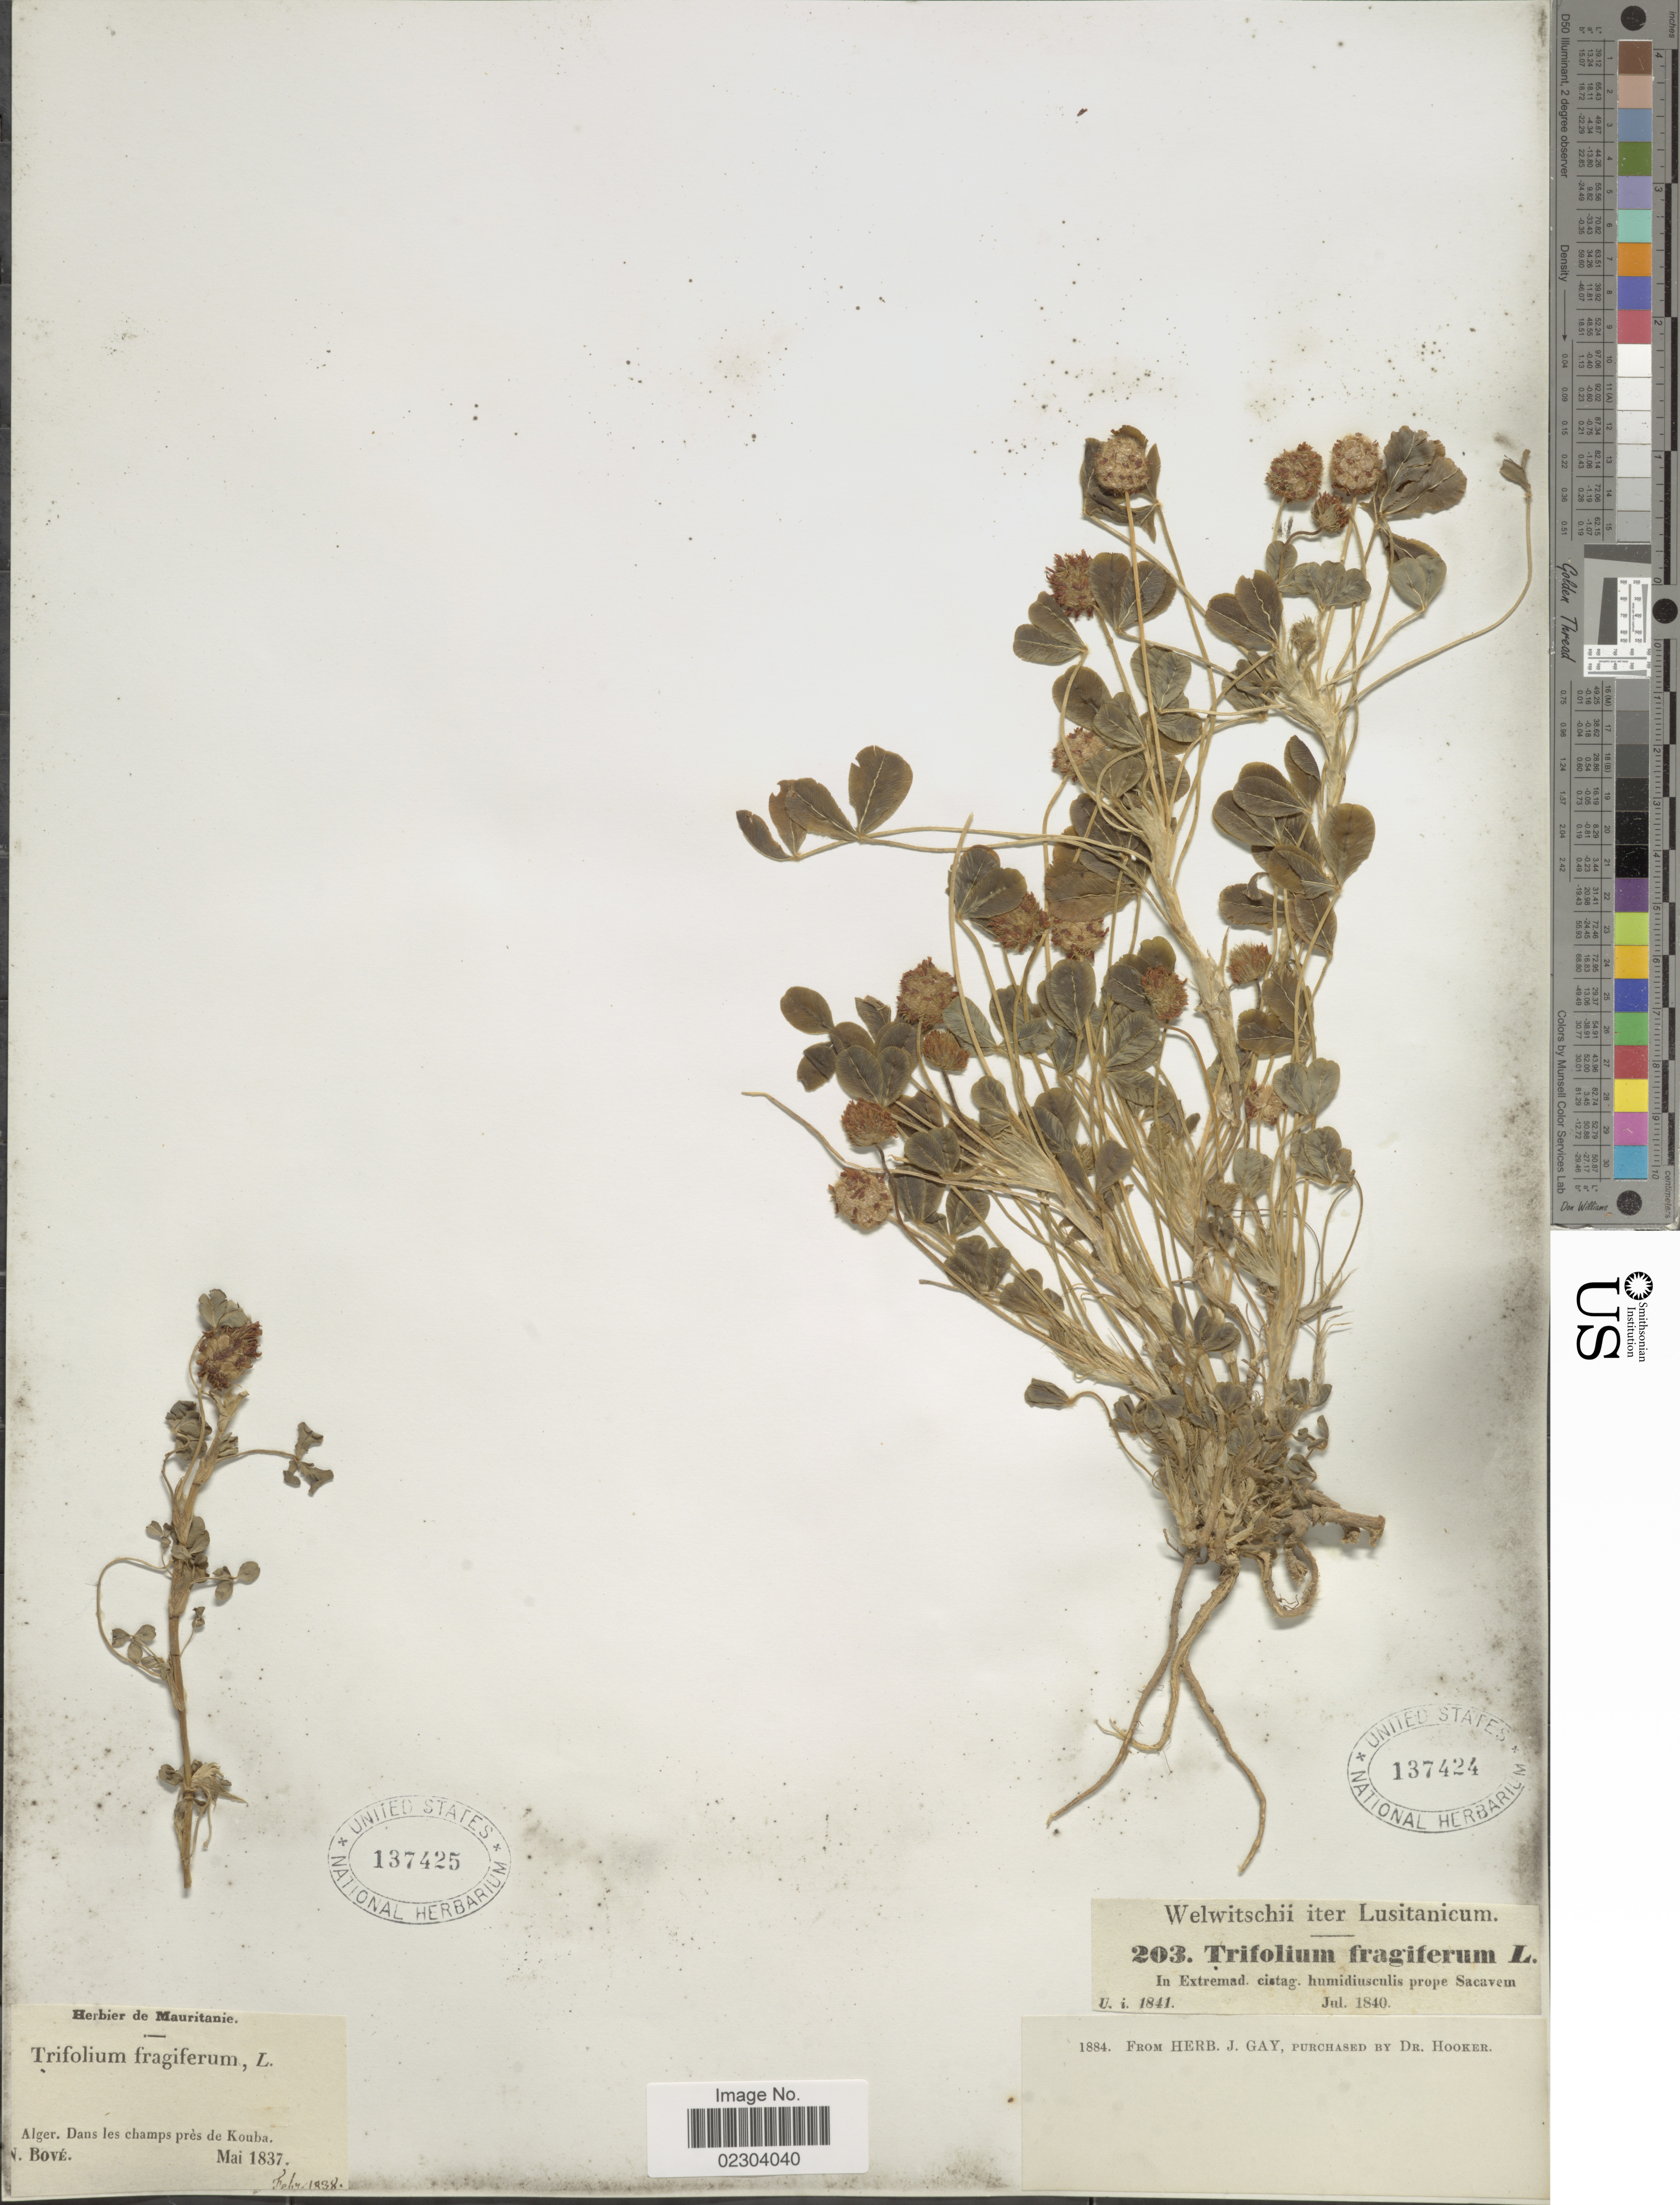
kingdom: Plantae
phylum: Tracheophyta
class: Magnoliopsida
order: Fabales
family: Fabaceae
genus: Trifolium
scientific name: Trifolium fragiferum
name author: L.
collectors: -. Welwitsch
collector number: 203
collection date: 1840-07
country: Portugal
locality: In estremad cistag. [interpreted] humidiusculis prope Sacavem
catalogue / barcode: US 137424